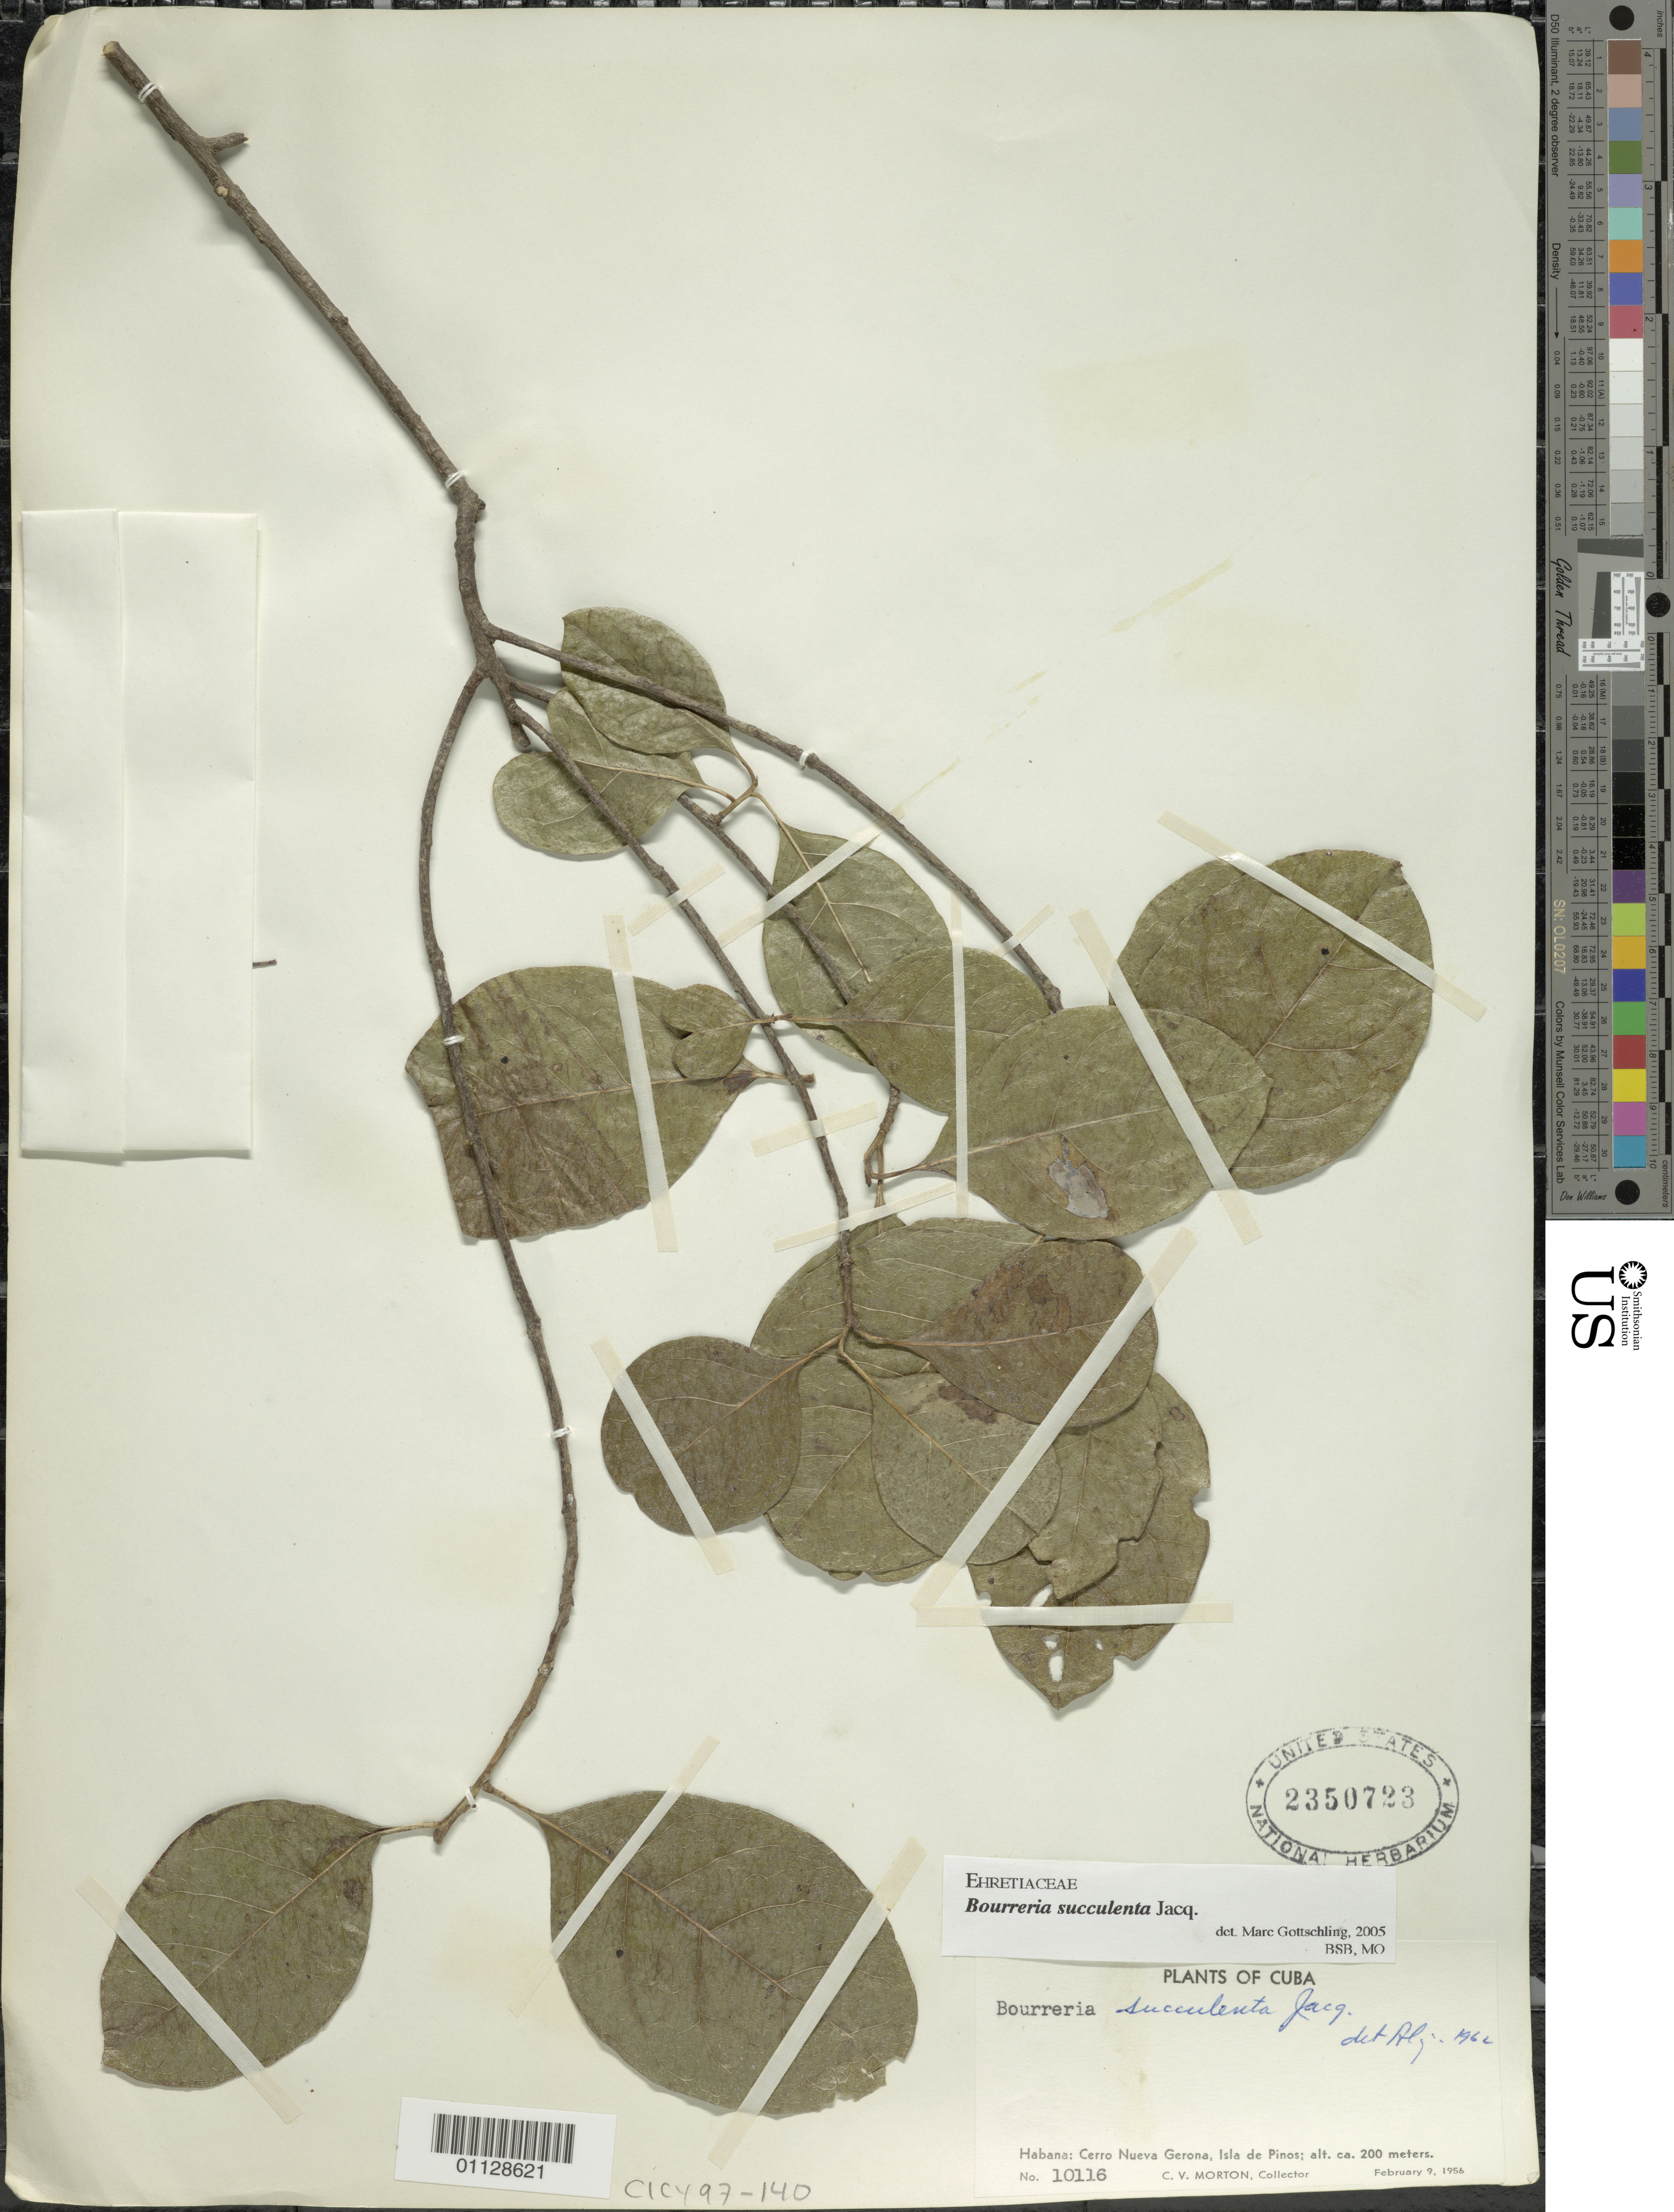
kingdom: Plantae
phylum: Tracheophyta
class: Magnoliopsida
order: Boraginales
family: Ehretiaceae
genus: Bourreria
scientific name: Bourreria succulenta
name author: Jacq.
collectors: C. V. Morton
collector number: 10116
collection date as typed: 09 Feb 1956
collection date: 1956-02-09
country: Cuba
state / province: Isla de La Juventud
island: Isla de la Juventud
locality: Isle of Pines, Cerro Nueva Gerona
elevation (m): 200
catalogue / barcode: US 2350723